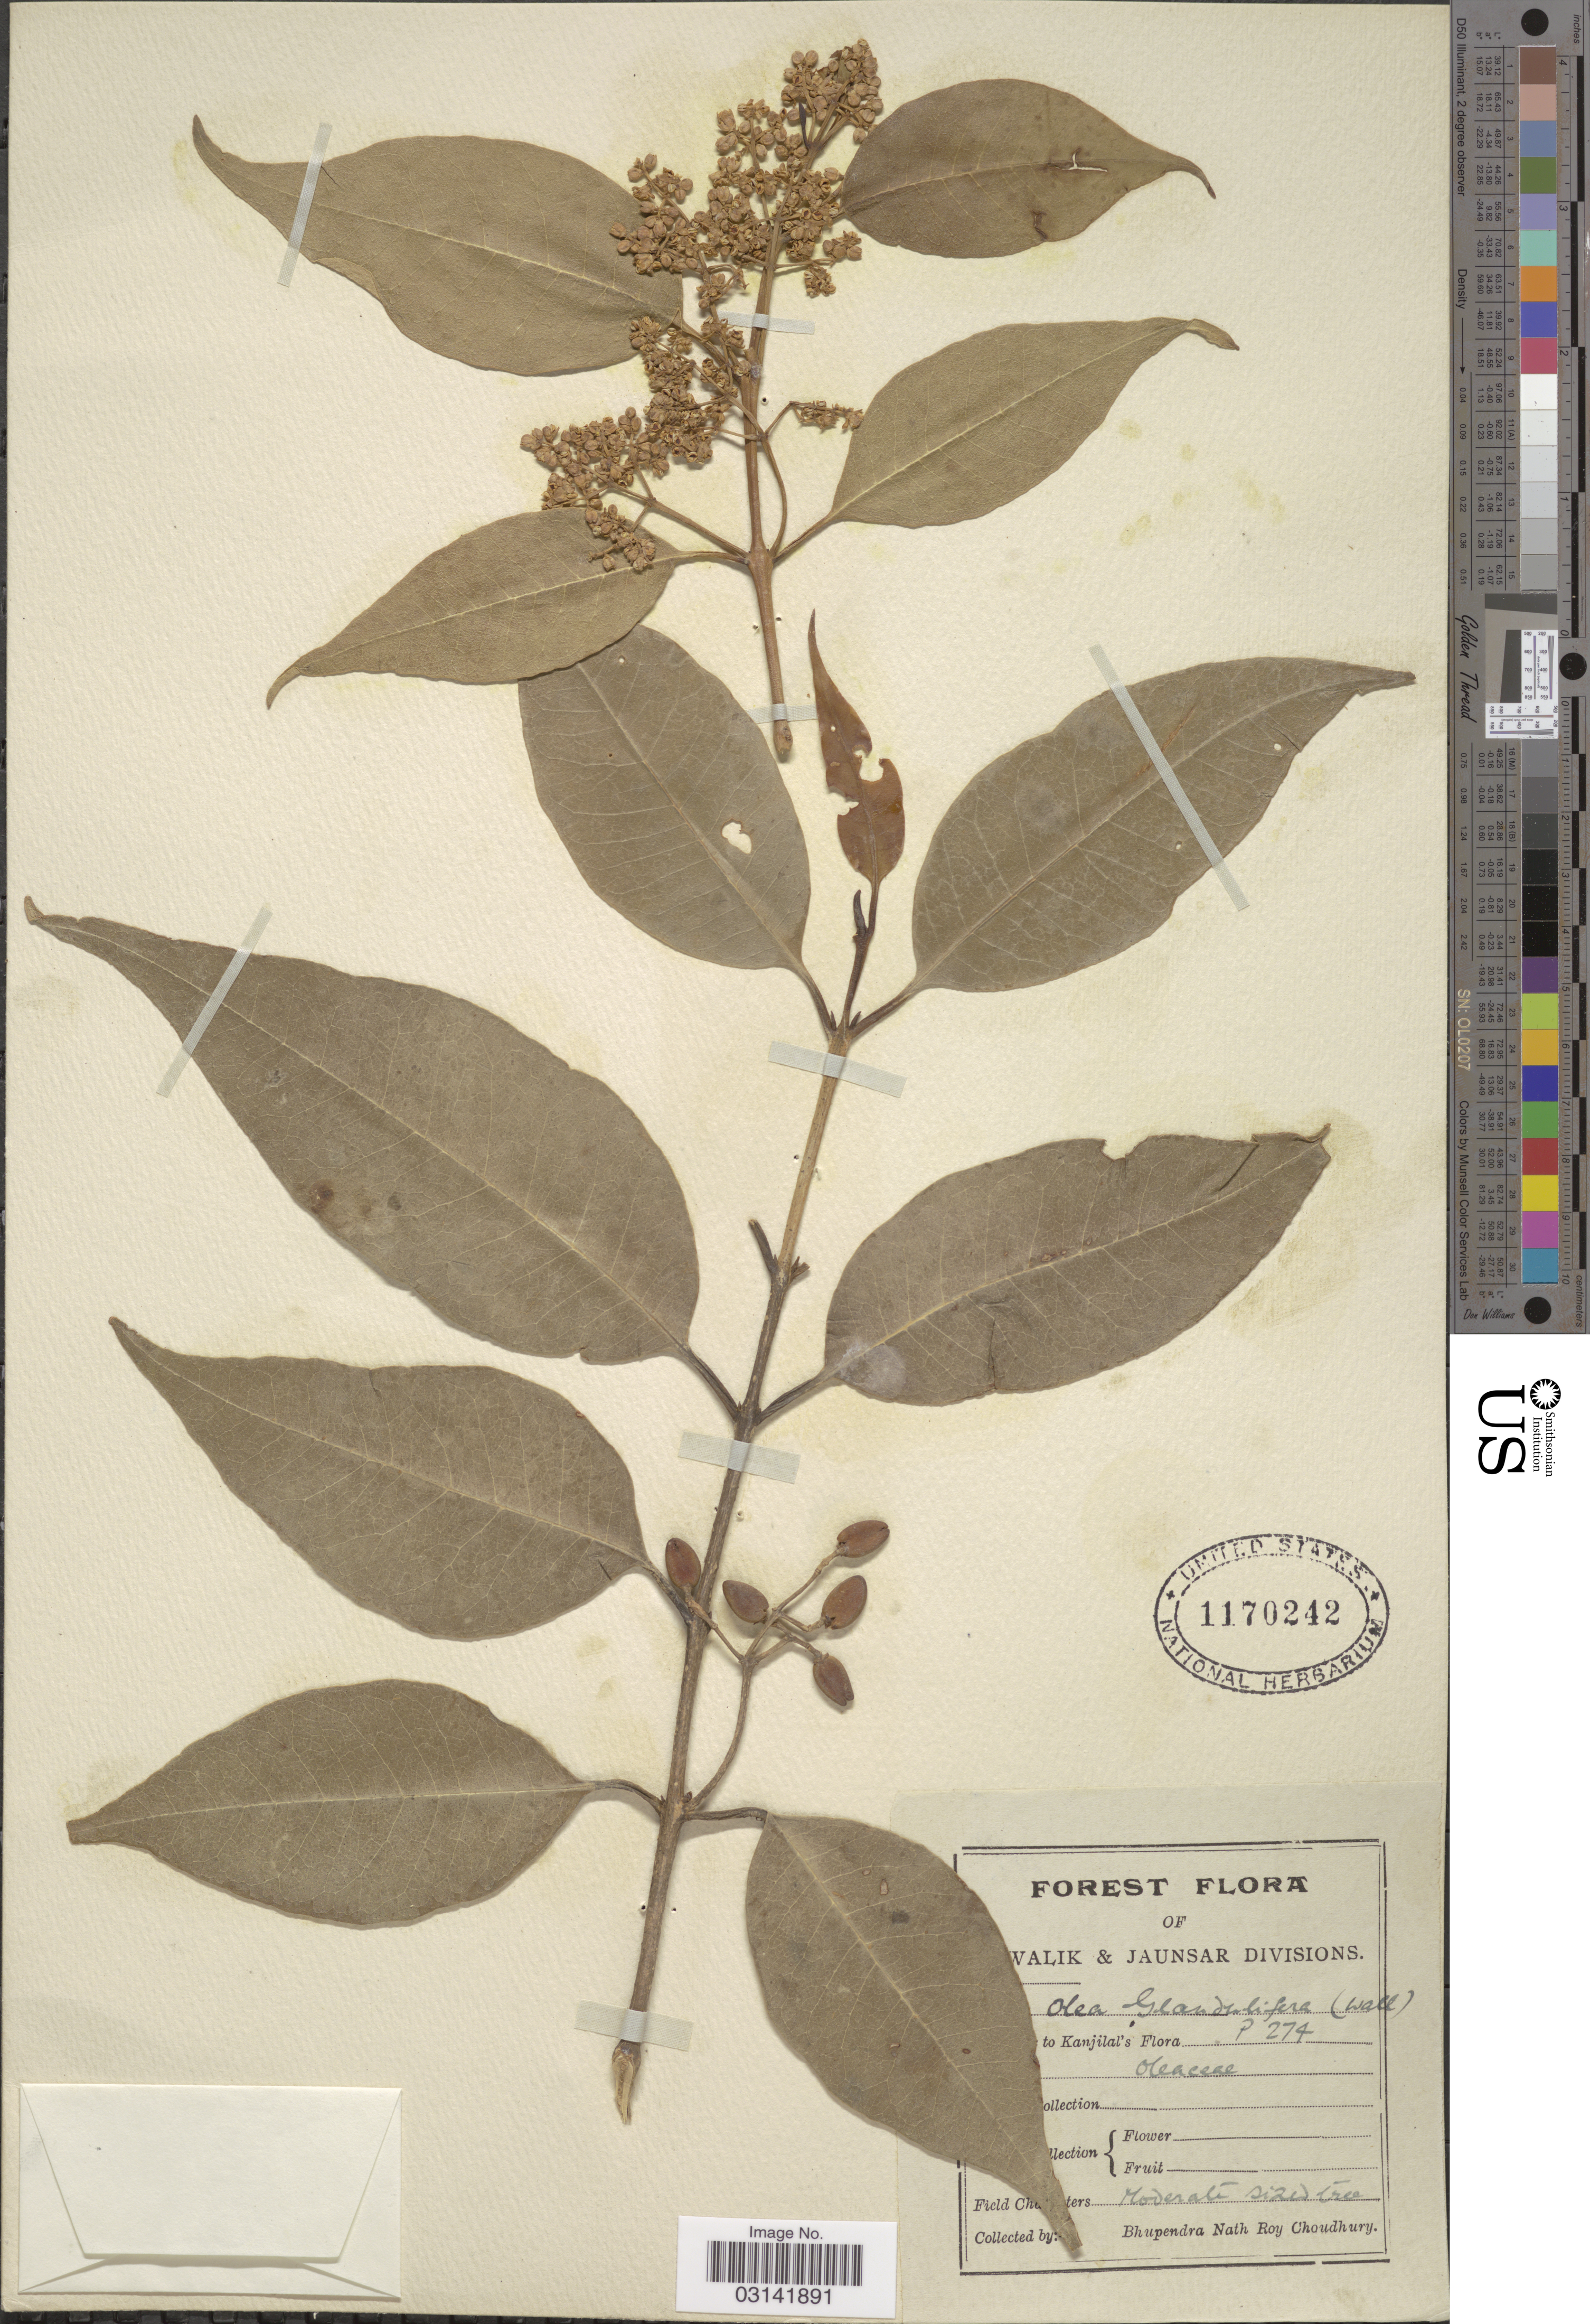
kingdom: Plantae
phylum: Tracheophyta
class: Magnoliopsida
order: Lamiales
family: Oleaceae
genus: Olea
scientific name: Olea paniculata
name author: R. Br.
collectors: B. Choudhury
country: India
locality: Siwalik & Jaunsar Divisions.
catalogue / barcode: US 1170242